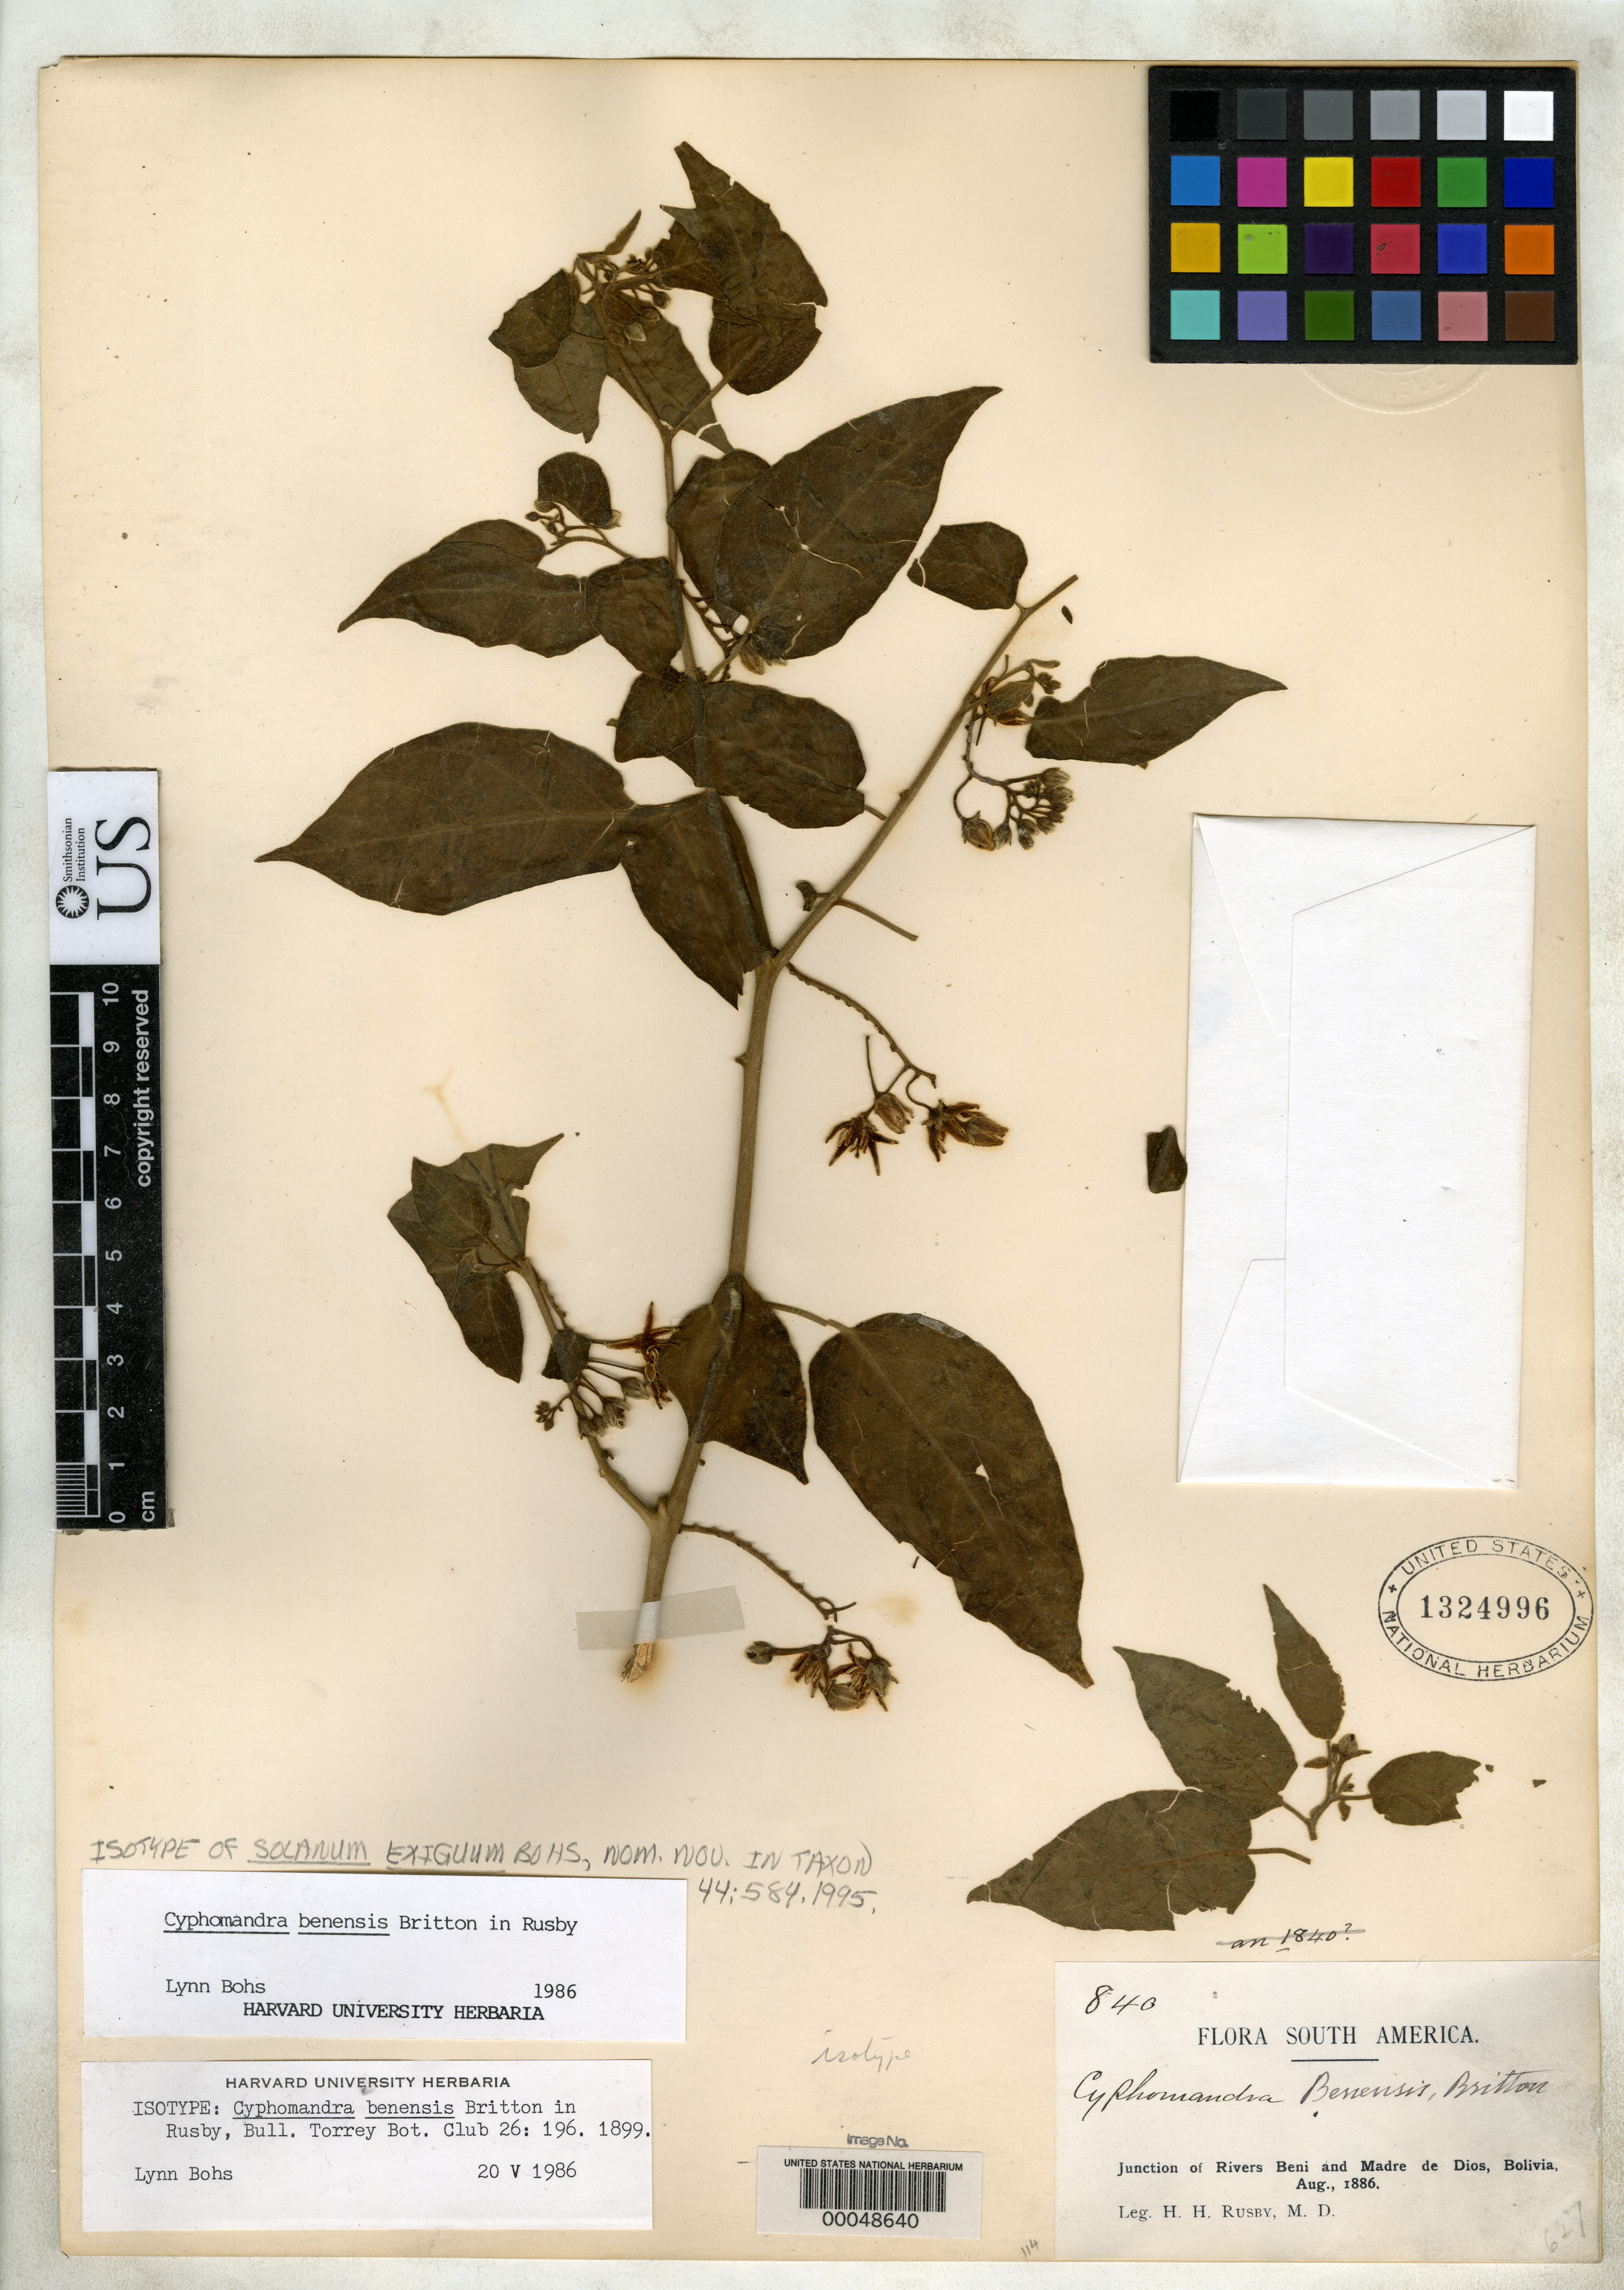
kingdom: Plantae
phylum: Tracheophyta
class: Magnoliopsida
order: Solanales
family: Solanaceae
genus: Cyphomandra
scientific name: Cyphomandra benensis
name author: Britton in Rusby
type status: Isotype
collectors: H. H. Rusby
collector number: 840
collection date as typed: Aug 1886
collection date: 1886-08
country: Bolivia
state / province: Beni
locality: Junction of Rivers Beni and Madre de Dios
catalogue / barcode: US 1324996